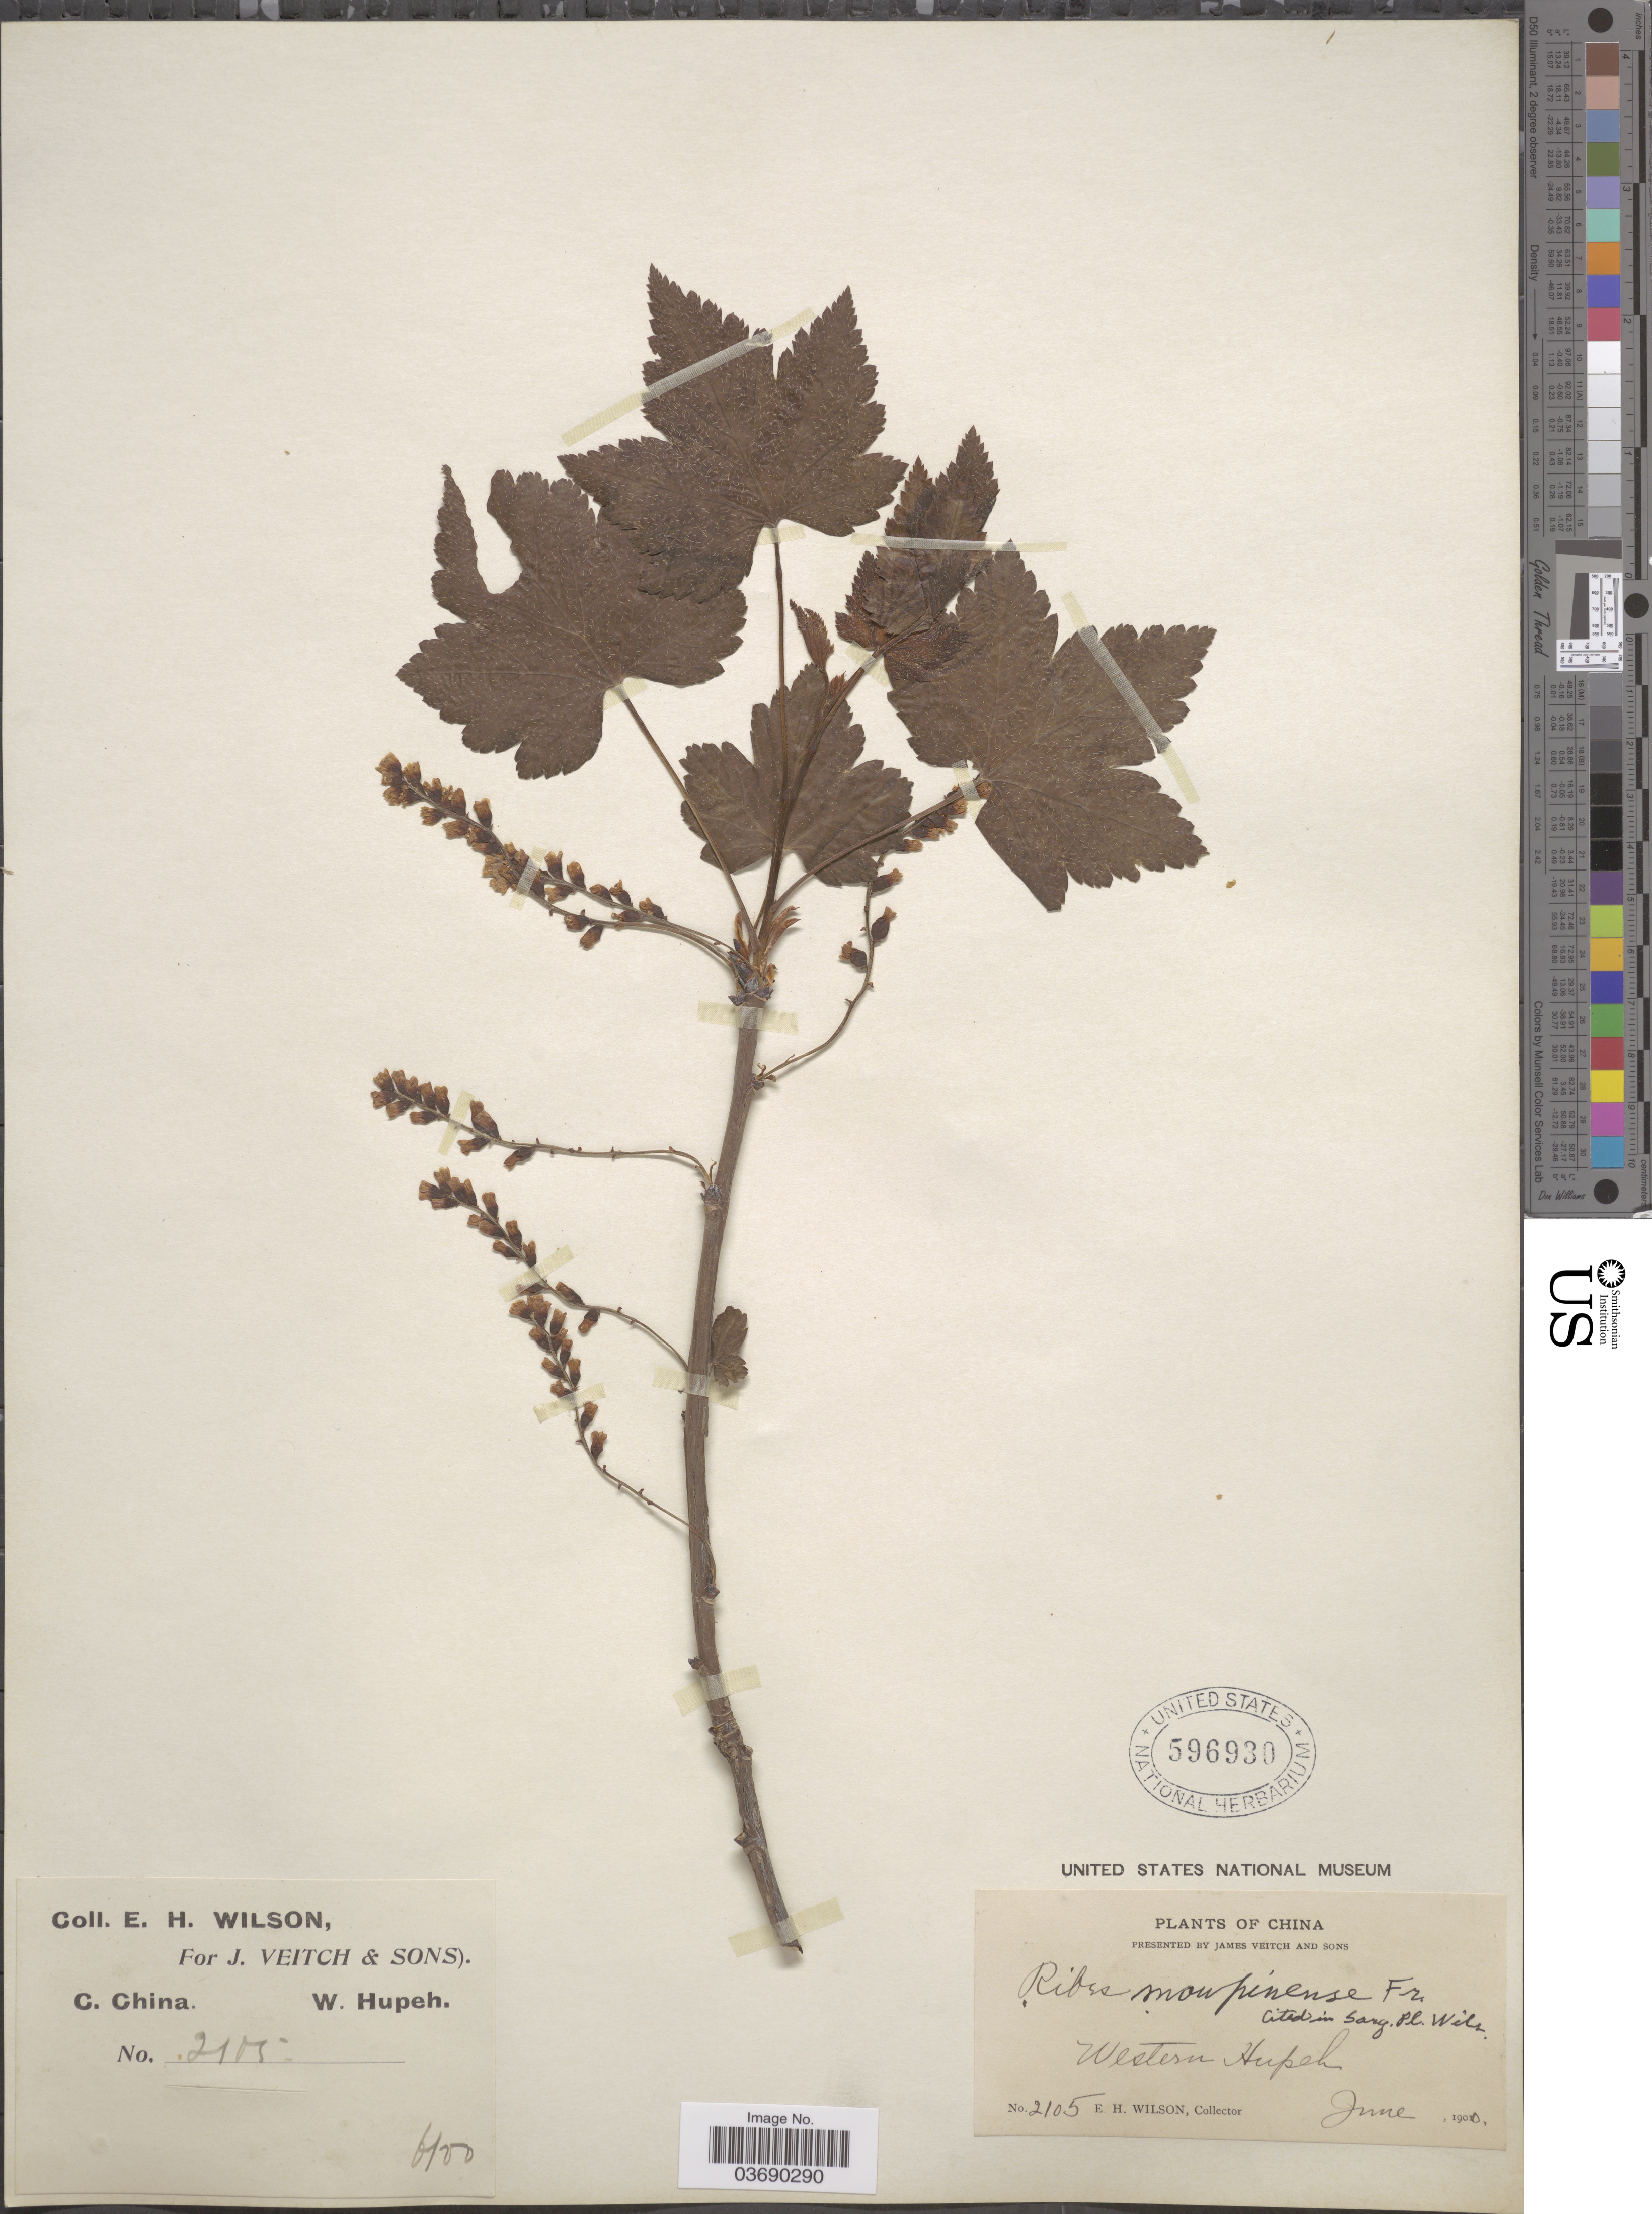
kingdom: Plantae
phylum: Tracheophyta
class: Magnoliopsida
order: Saxifragales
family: Grossulariaceae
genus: Ribes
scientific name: Ribes moupinense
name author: Franch.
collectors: E. Wilson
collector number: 2105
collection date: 1900-06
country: China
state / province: Hubei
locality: C. China. Western Hupeh.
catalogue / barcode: US 596930